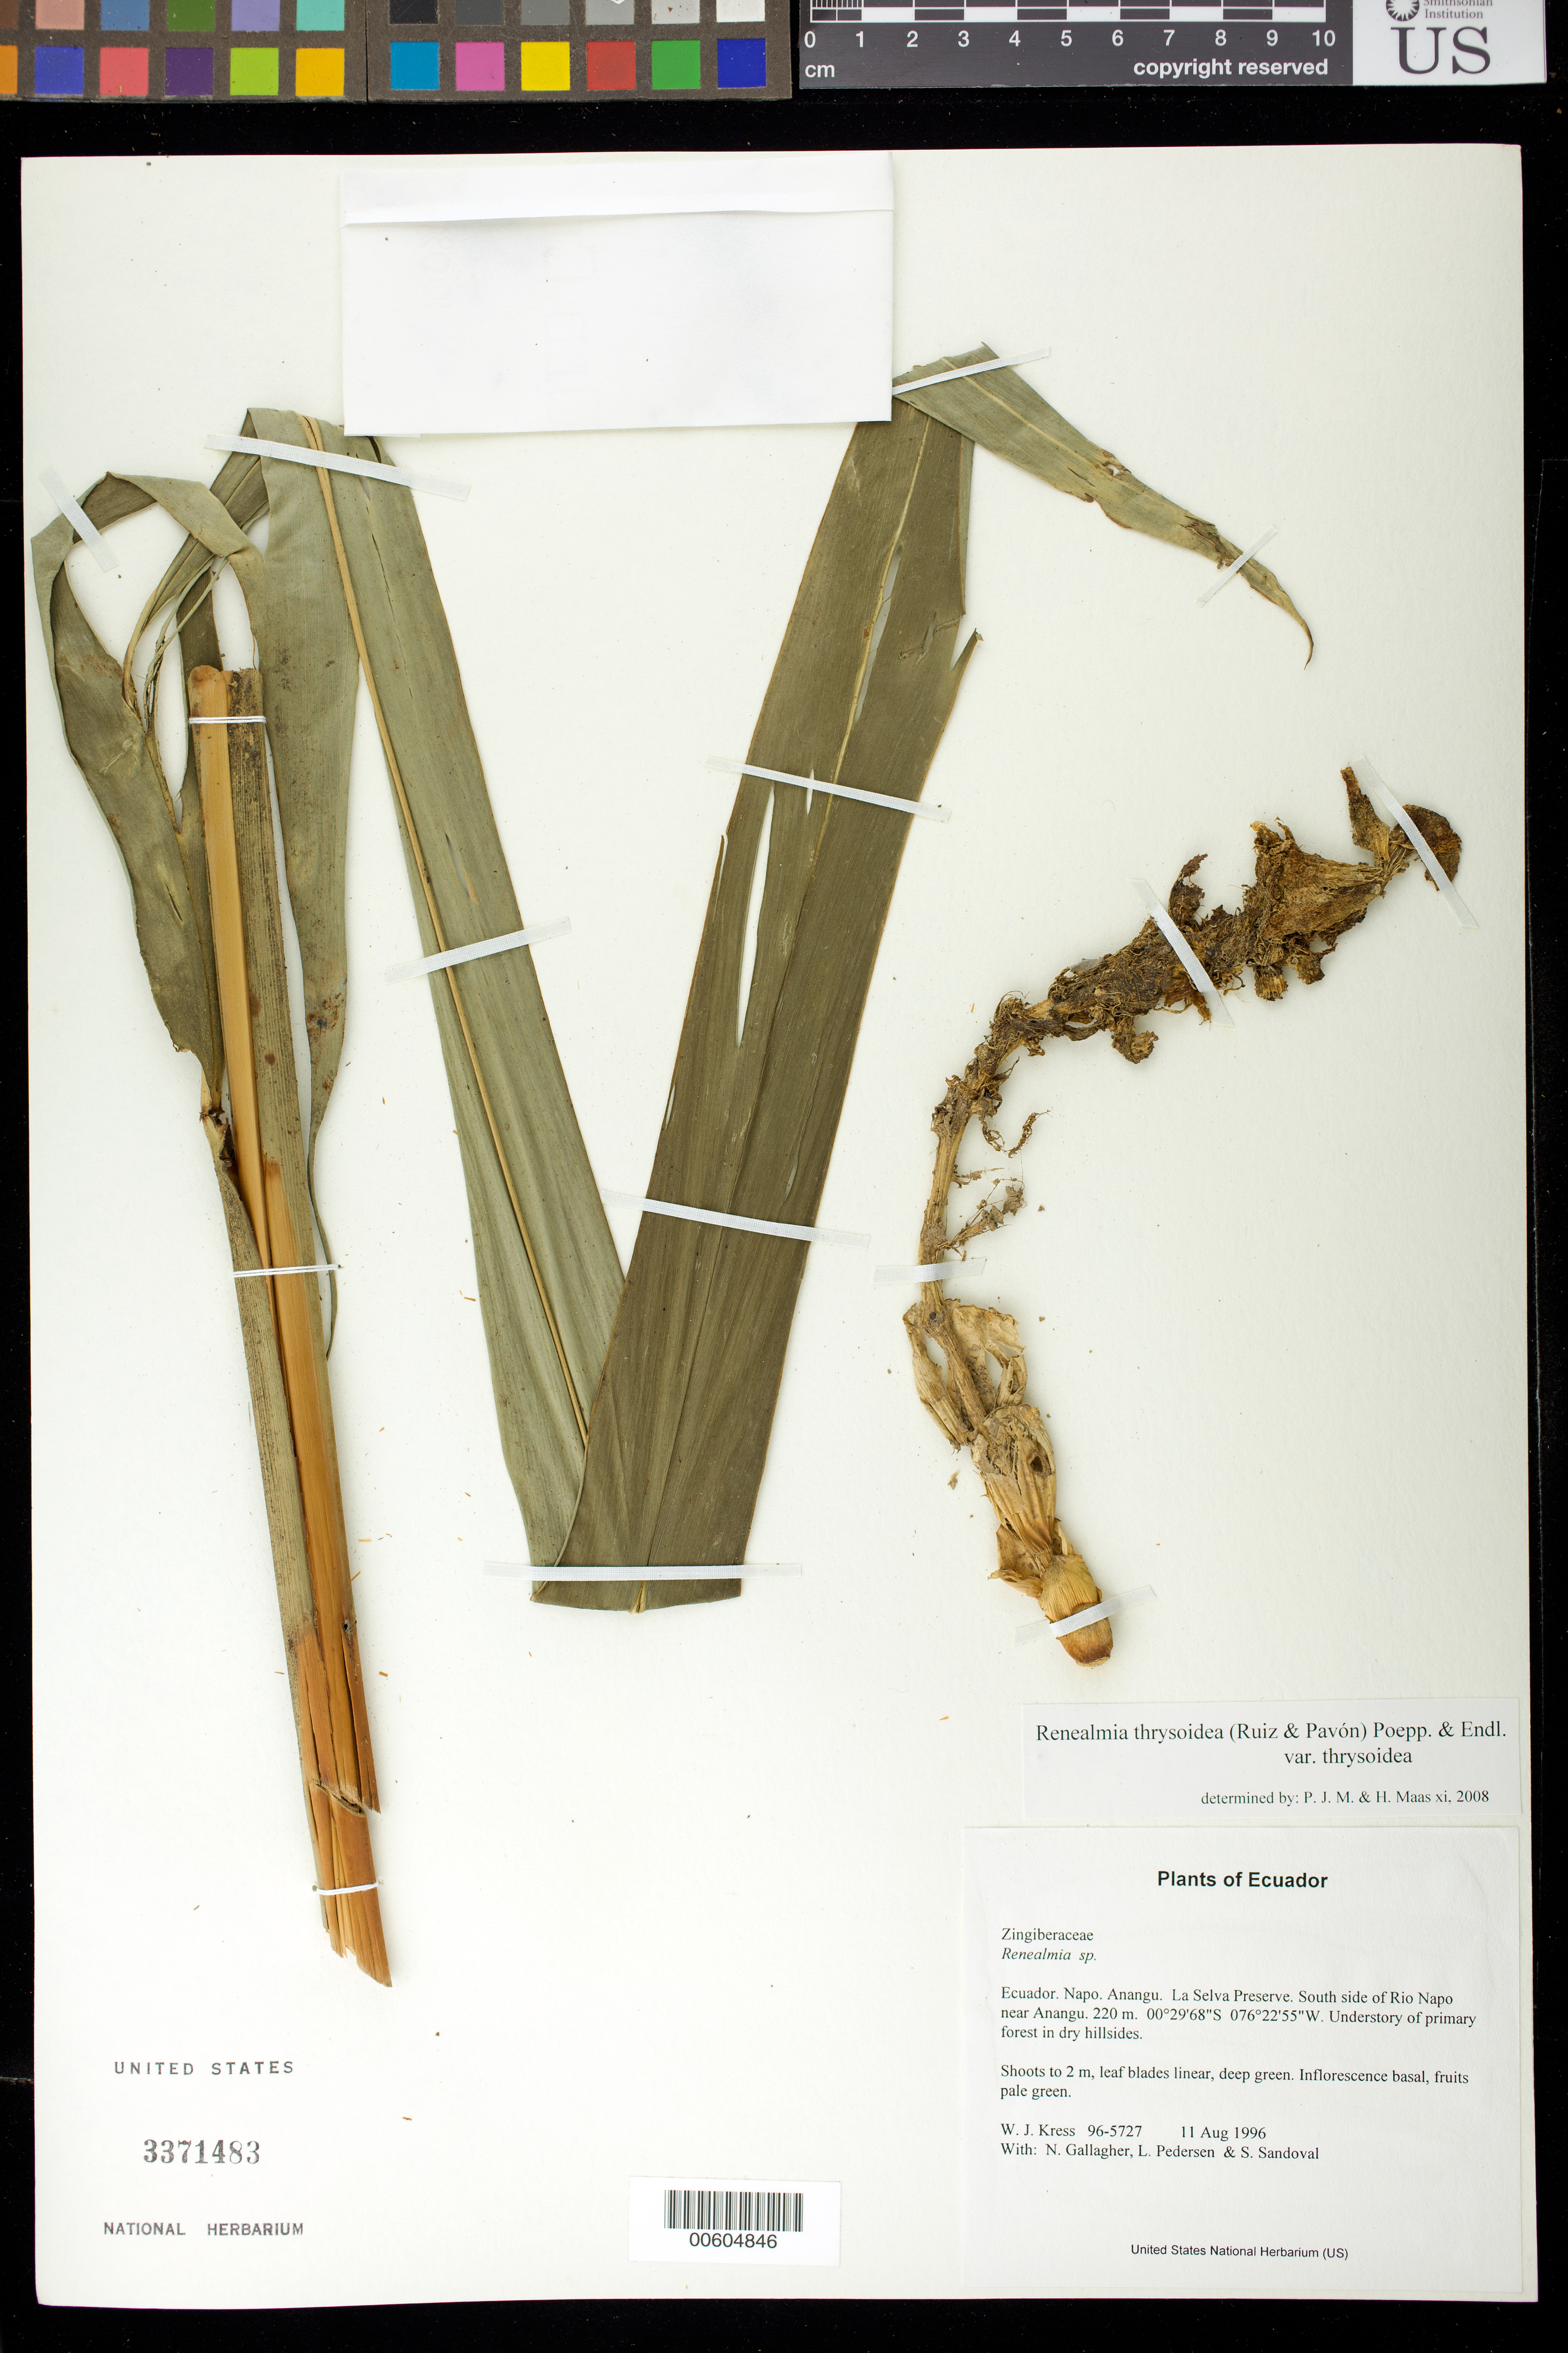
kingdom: Plantae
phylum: Tracheophyta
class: Liliopsida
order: Zingiberales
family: Zingiberaceae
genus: Renealmia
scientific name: Renealmia thyrsoidea var. thyrsoidea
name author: (Ruiz & Pav.) Poepp. & Endl.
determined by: Maas, P. J.; Maas van de Kamer, H.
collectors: W. J. Kress, N. L. Gallagher, L. Pedersen & S. Sandoval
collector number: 96-5727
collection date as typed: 11 Aug 1996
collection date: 1996-08-11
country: Ecuador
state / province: Napo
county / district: Anangu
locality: La Selva Preserve. South side of Rio Napo near Anangu.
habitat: Understory of primary forest in dry hillsides.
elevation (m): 220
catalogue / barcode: US 3371483